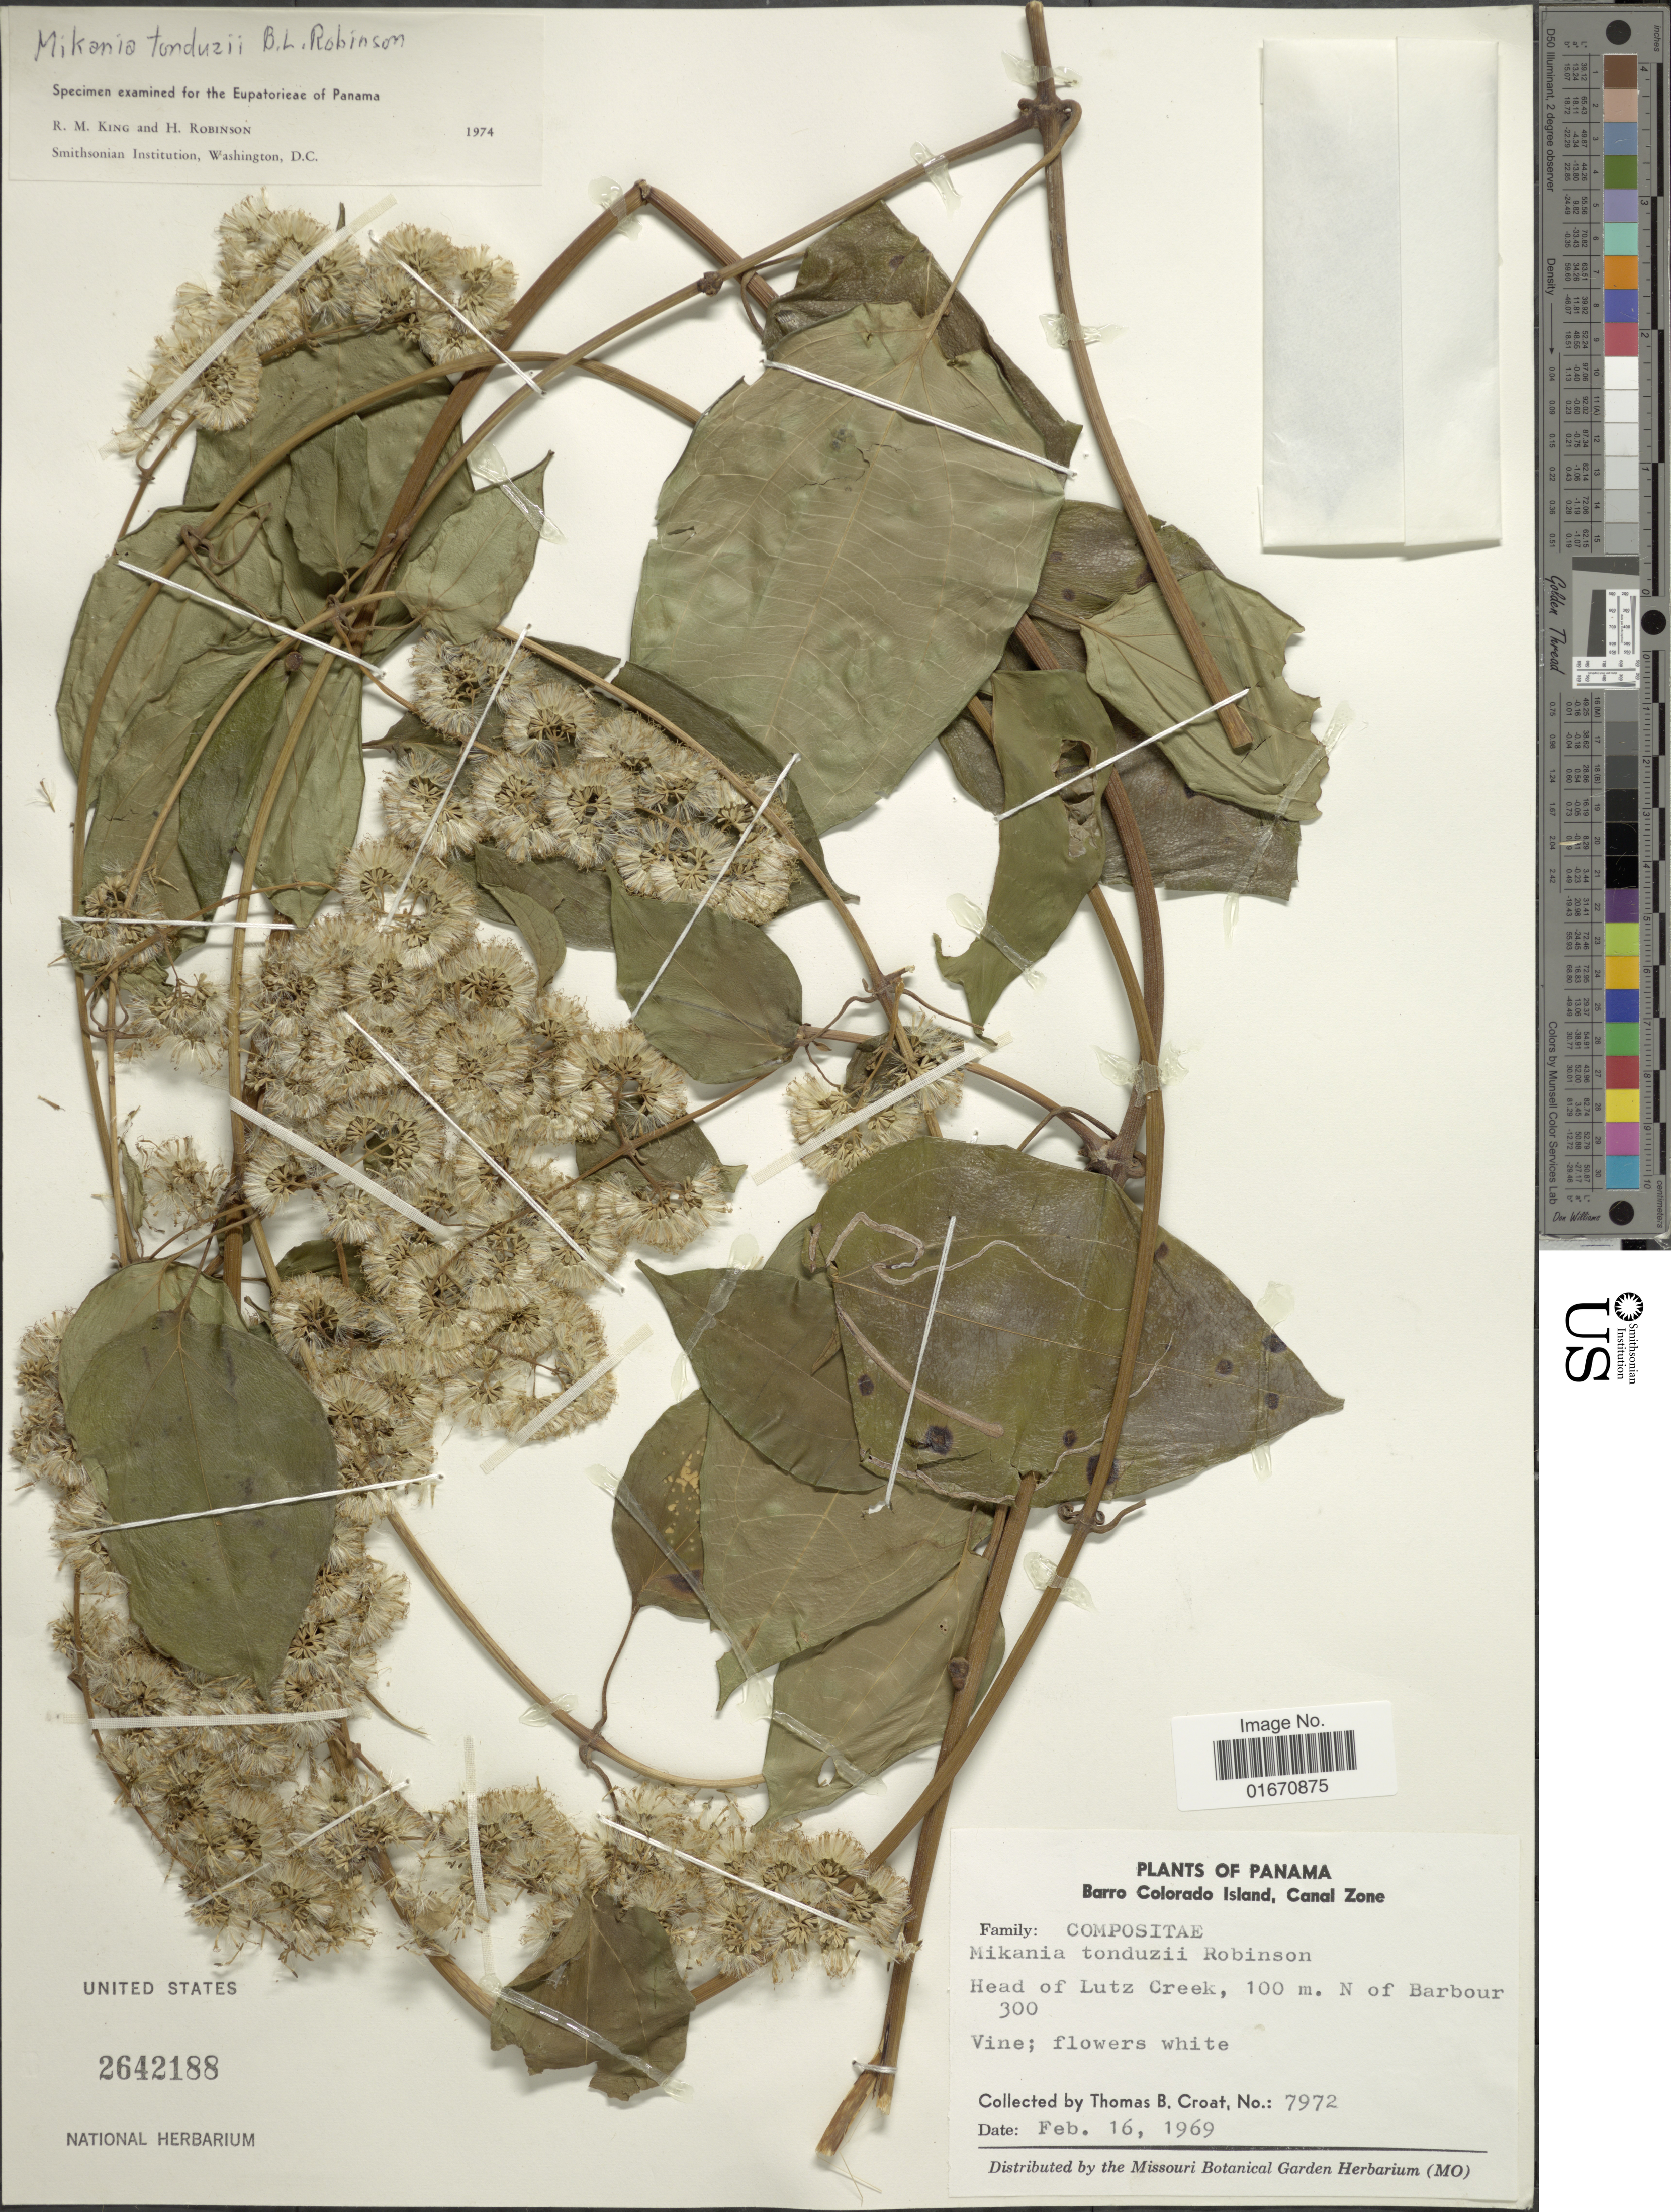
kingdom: Plantae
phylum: Tracheophyta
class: Magnoliopsida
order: Asterales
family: Asteraceae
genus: Mikania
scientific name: Mikania tonduzii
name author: B.L. Rob.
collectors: T. B. Croat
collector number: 7972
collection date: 1969-02-16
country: Panama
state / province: Panamá Oeste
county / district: Canal Zone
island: Barro Colorado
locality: Barro Colorado Island, Canal Zone, head of Lutz Creek, N of Barbour 300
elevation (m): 100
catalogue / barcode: US 2642188